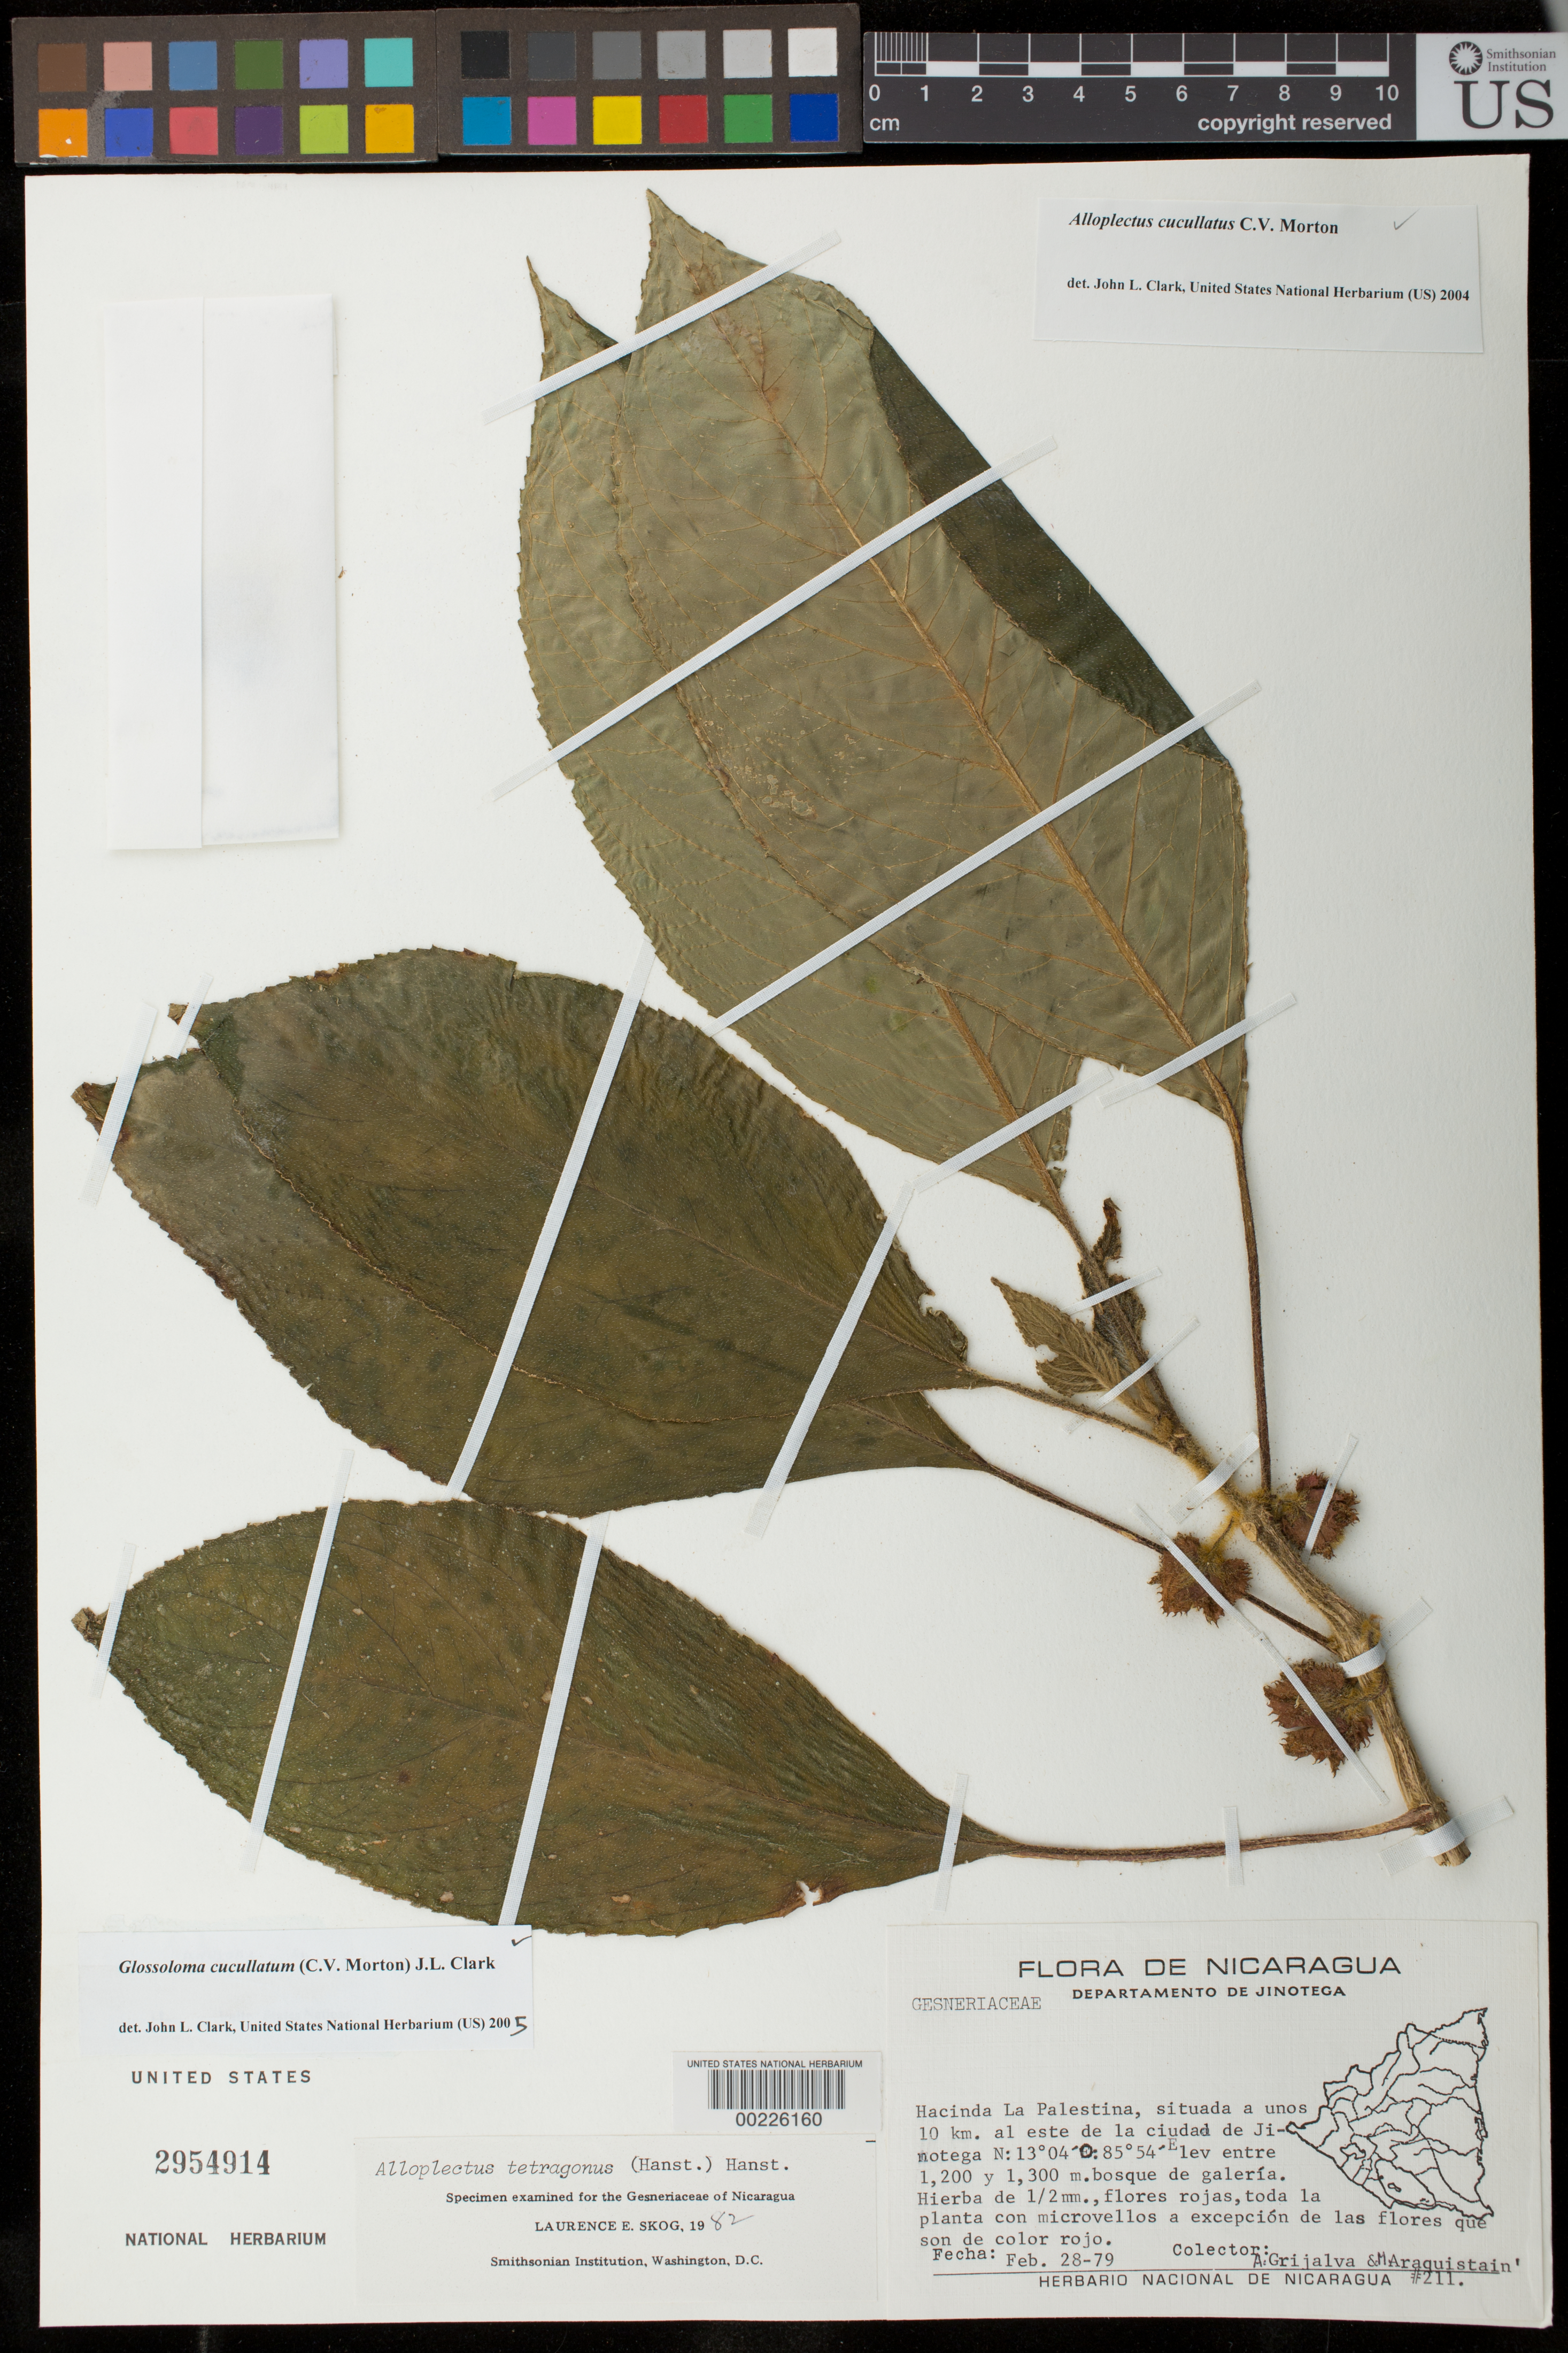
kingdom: Plantae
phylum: Tracheophyta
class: Magnoliopsida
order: Lamiales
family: Gesneriaceae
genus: Glossoloma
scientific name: Glossoloma cucullatum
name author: (C.V. Morton) J.L. Clark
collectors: A. Grijalva P. & M. Araquistain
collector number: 211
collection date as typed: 28 Feb 1979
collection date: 1979-02-28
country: Nicaragua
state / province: Jinotega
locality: Hacinda La Palestina, situated 10 km E of the city of Jinotega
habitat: Forest of the corridor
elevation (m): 1200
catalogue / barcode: US 2954914